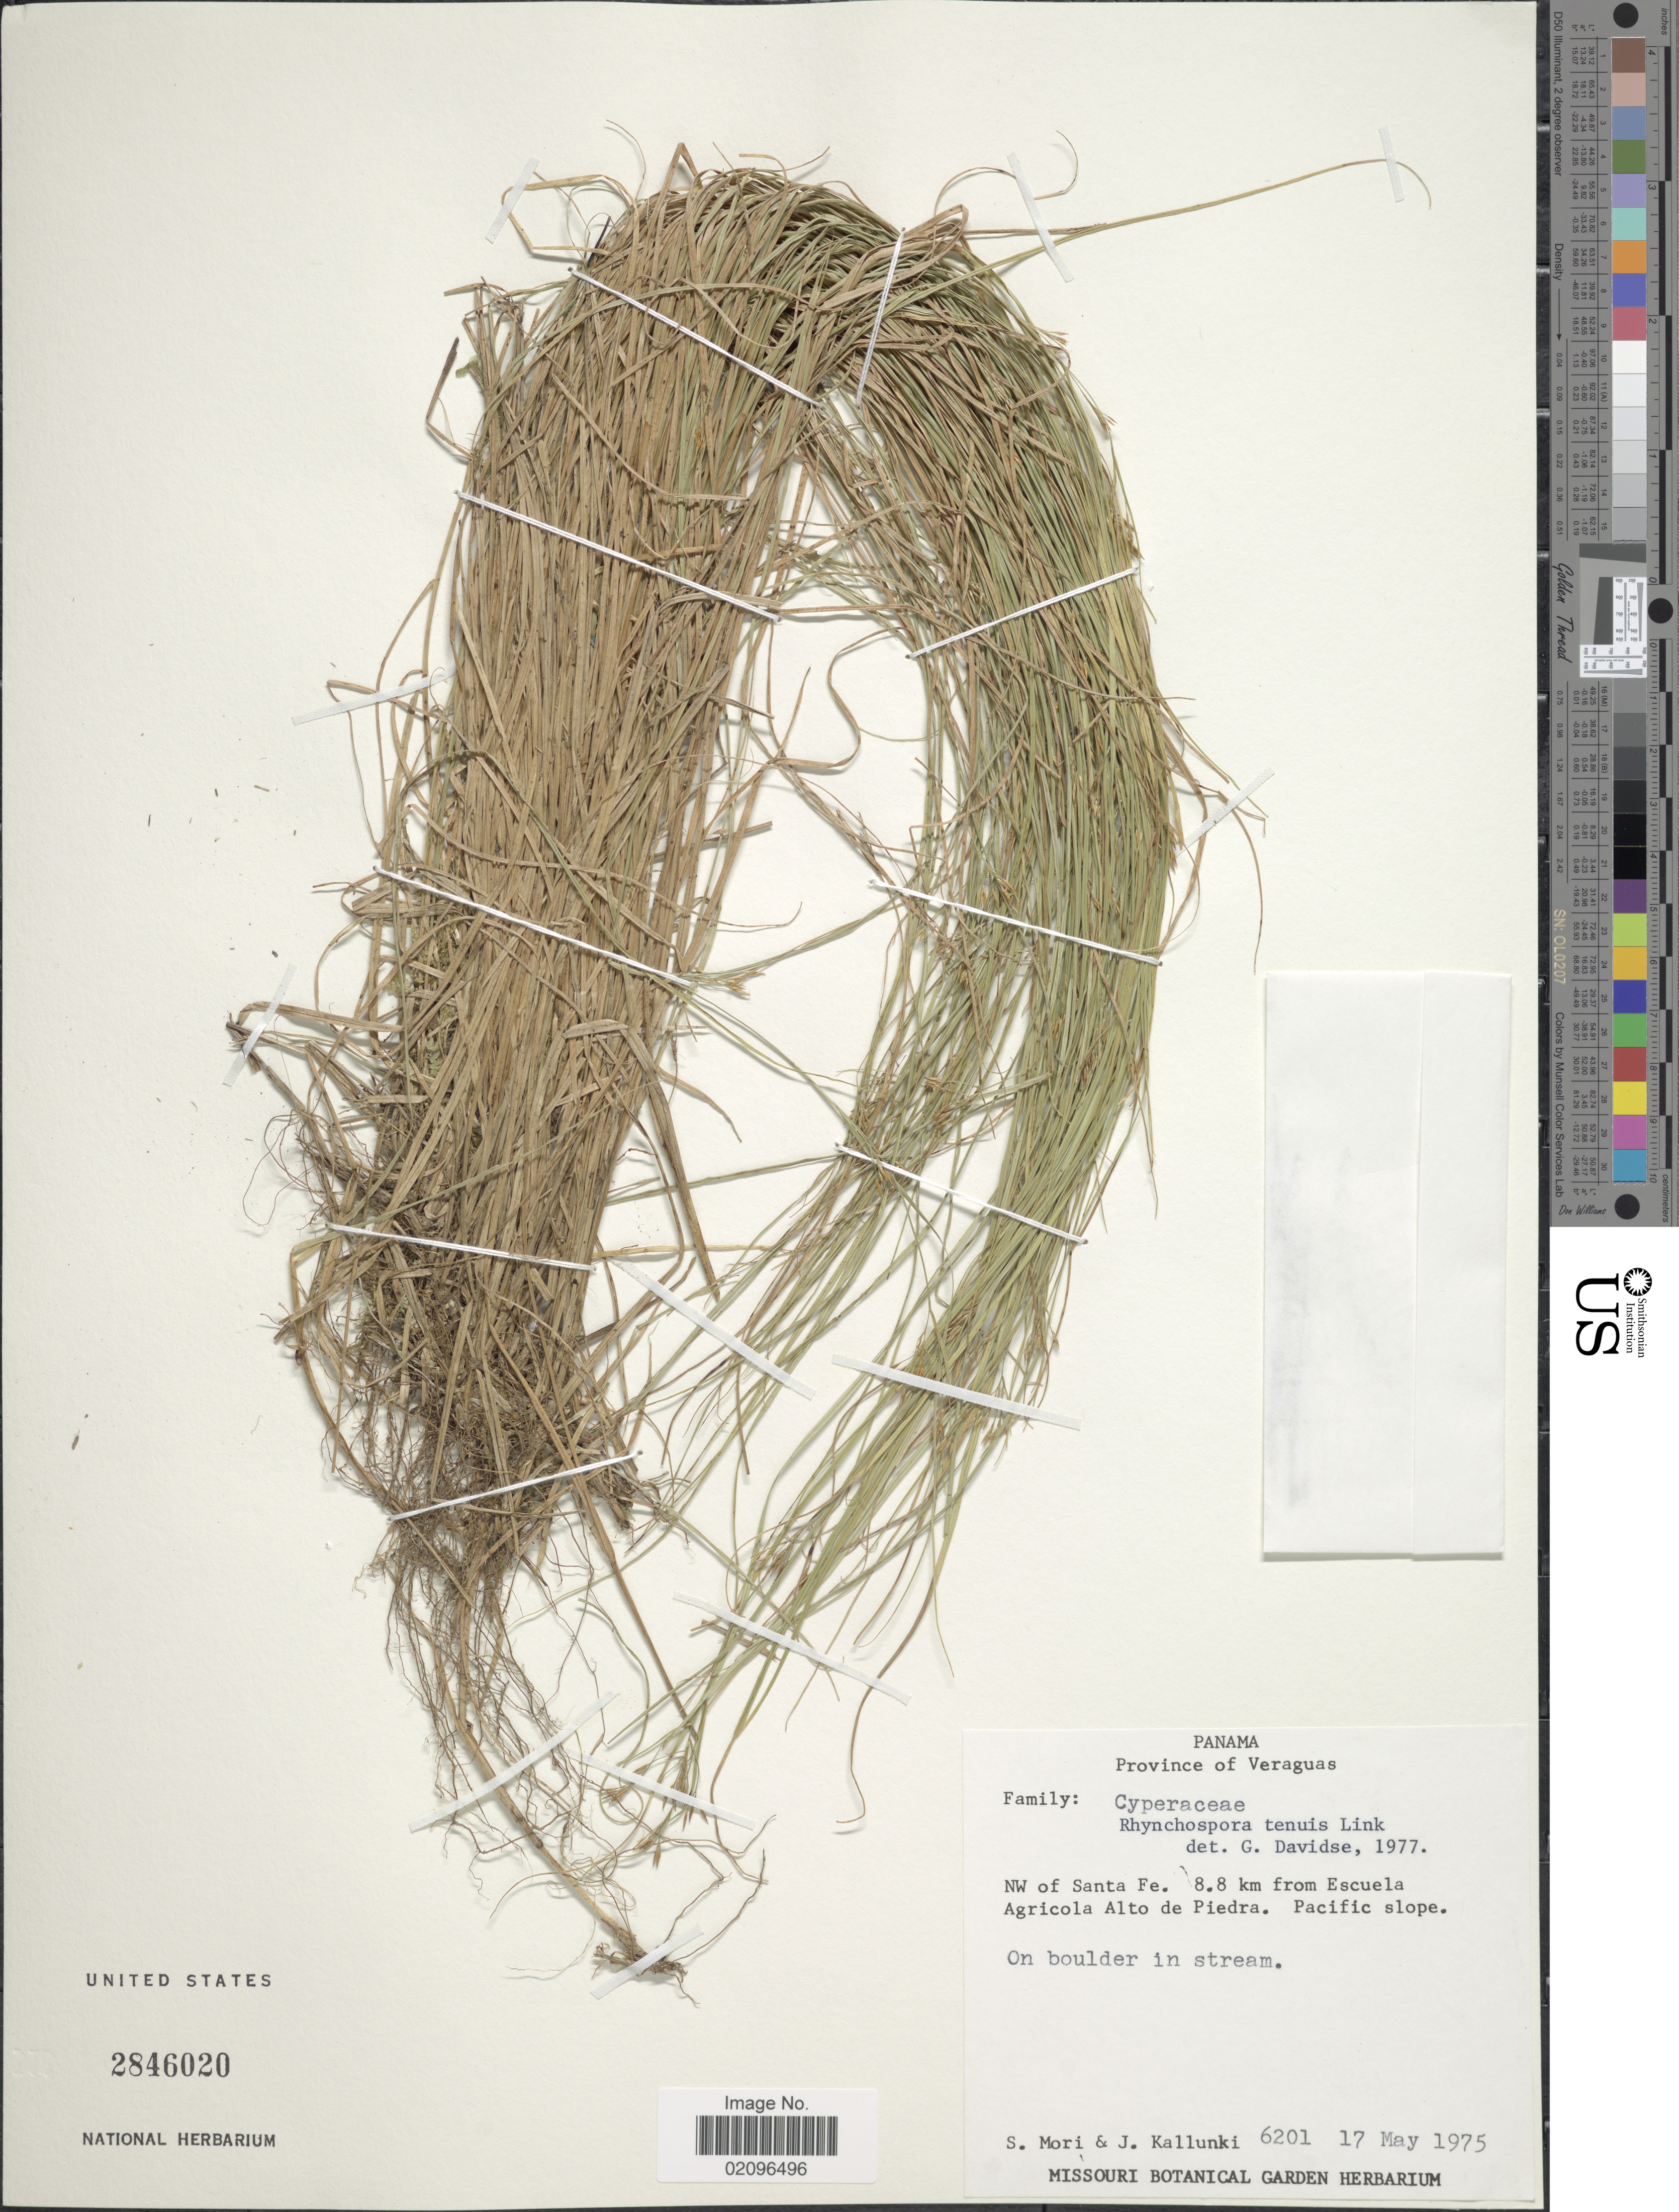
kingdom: Plantae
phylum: Tracheophyta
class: Liliopsida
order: Poales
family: Cyperaceae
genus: Rhynchospora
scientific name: Rhynchospora tenuis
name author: Link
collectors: S. Mori & J. Kallunki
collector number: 6201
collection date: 1975-05-17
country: Panama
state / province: Veraguas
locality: Panama, Province of Veraguas. NW of Santa Fe. 8.8 km from Escuela Agricola Alto de Piedra. Pacific slope. On boulder in stream.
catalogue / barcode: US 2846020